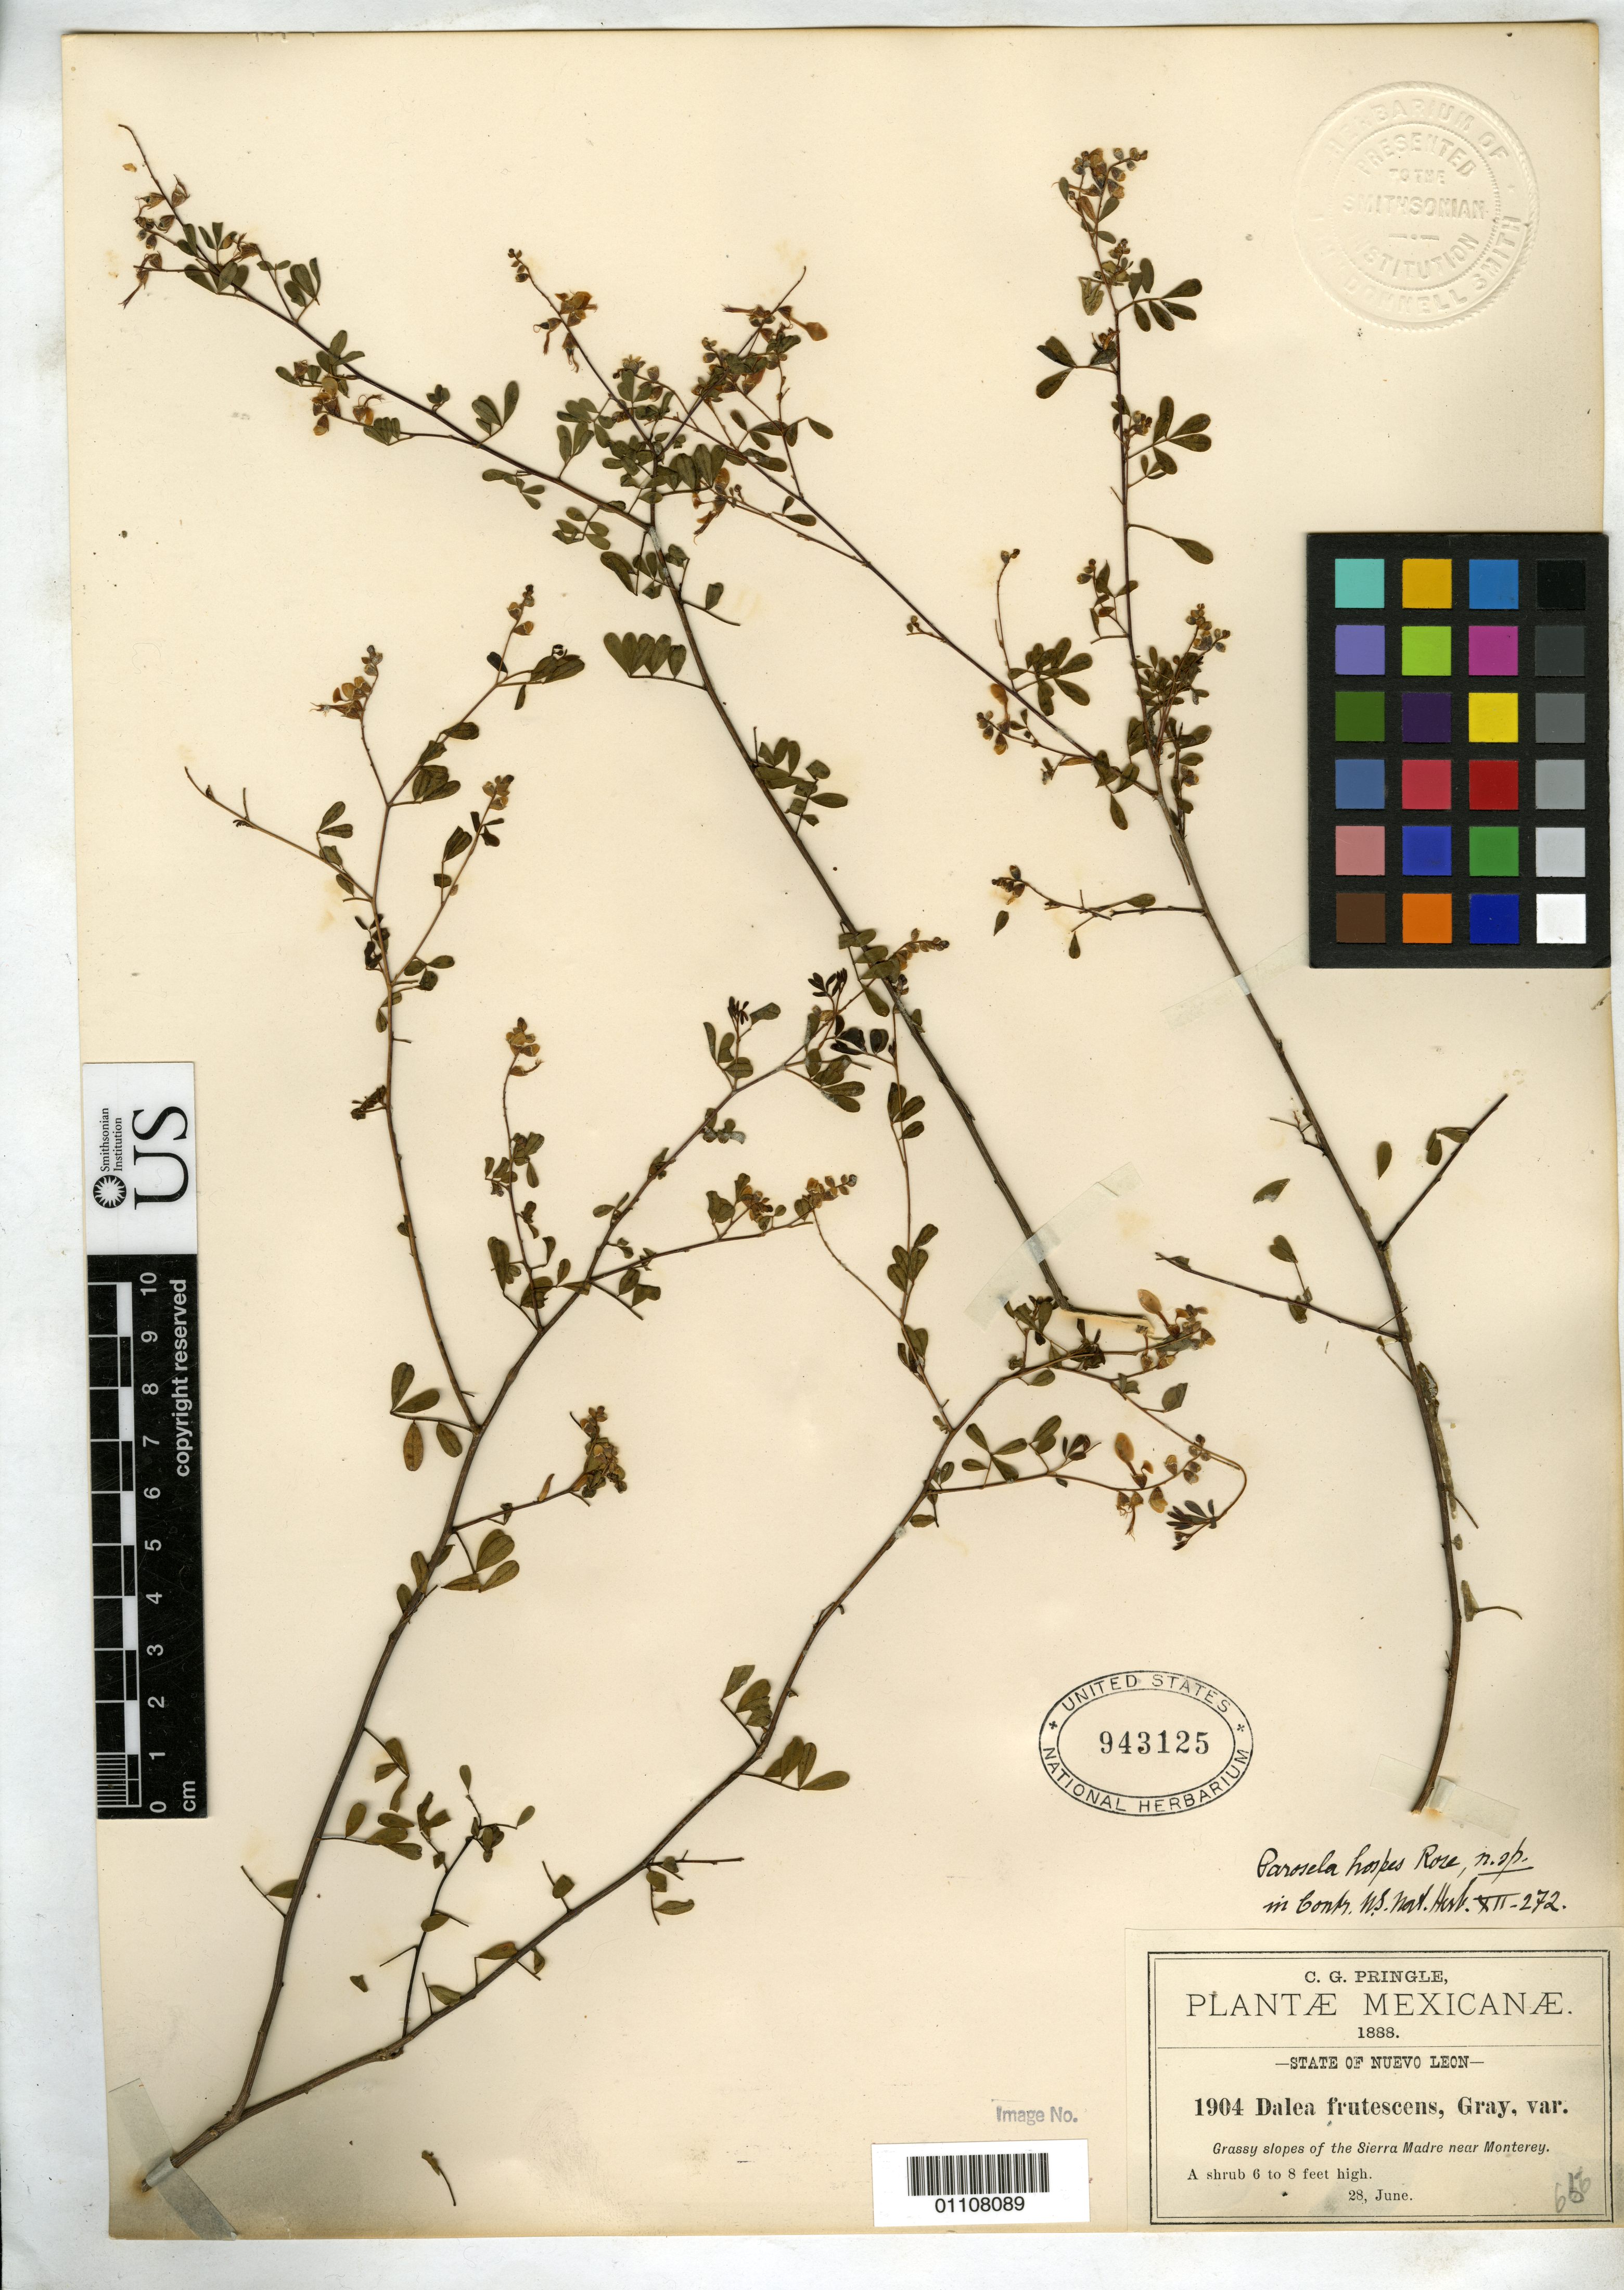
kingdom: Plantae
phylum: Tracheophyta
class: Magnoliopsida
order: Fabales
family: Fabaceae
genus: Parosela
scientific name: Parosela hospes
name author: Rose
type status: Isotype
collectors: C. G. Pringle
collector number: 1904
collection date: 1888-06-28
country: Mexico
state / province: Nuevo Leon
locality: Sierra Madre near Monterey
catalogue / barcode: US 943125